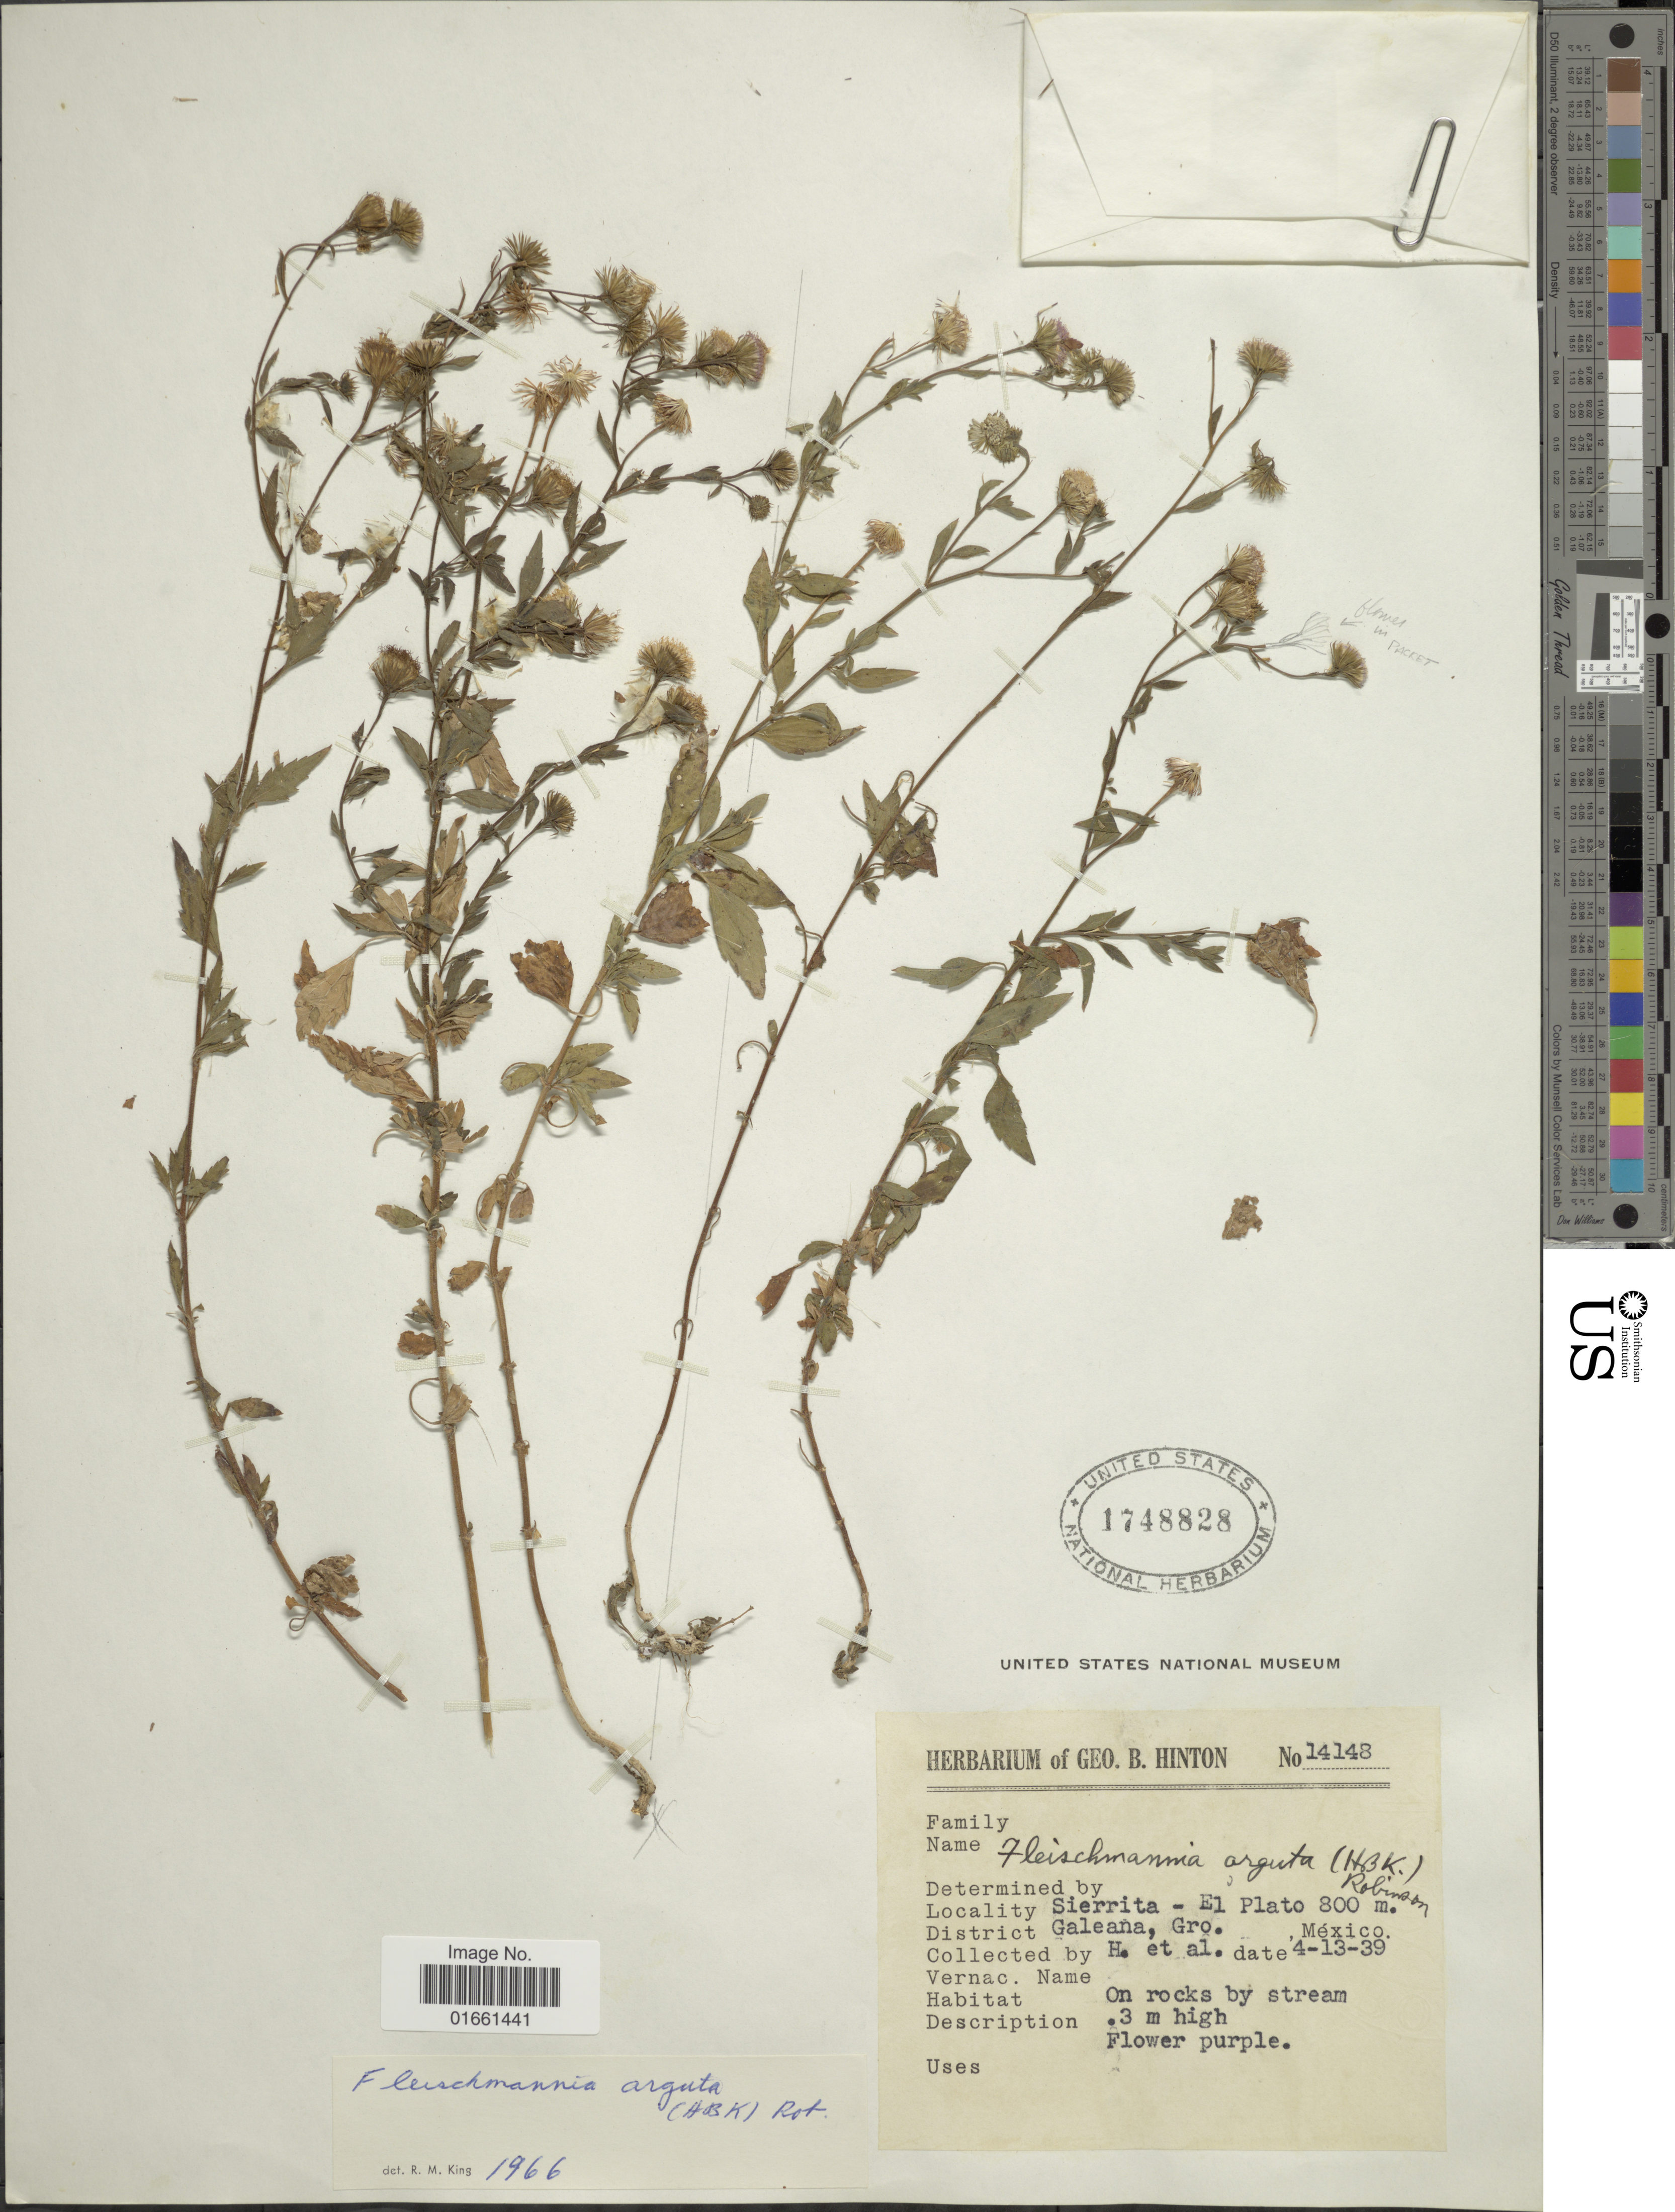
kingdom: Plantae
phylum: Tracheophyta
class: Magnoliopsida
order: Asterales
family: Asteraceae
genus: Fleischmannia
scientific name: Fleischmannia arguta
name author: (Kunth) B.L. Rob.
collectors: G. B. Hinton & et al.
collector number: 14148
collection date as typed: Transcribed d/m/y: 13/4/39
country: Mexico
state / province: Guerrero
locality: Sierrita - El plato, Galeana, Gro.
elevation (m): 800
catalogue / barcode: US 1748828